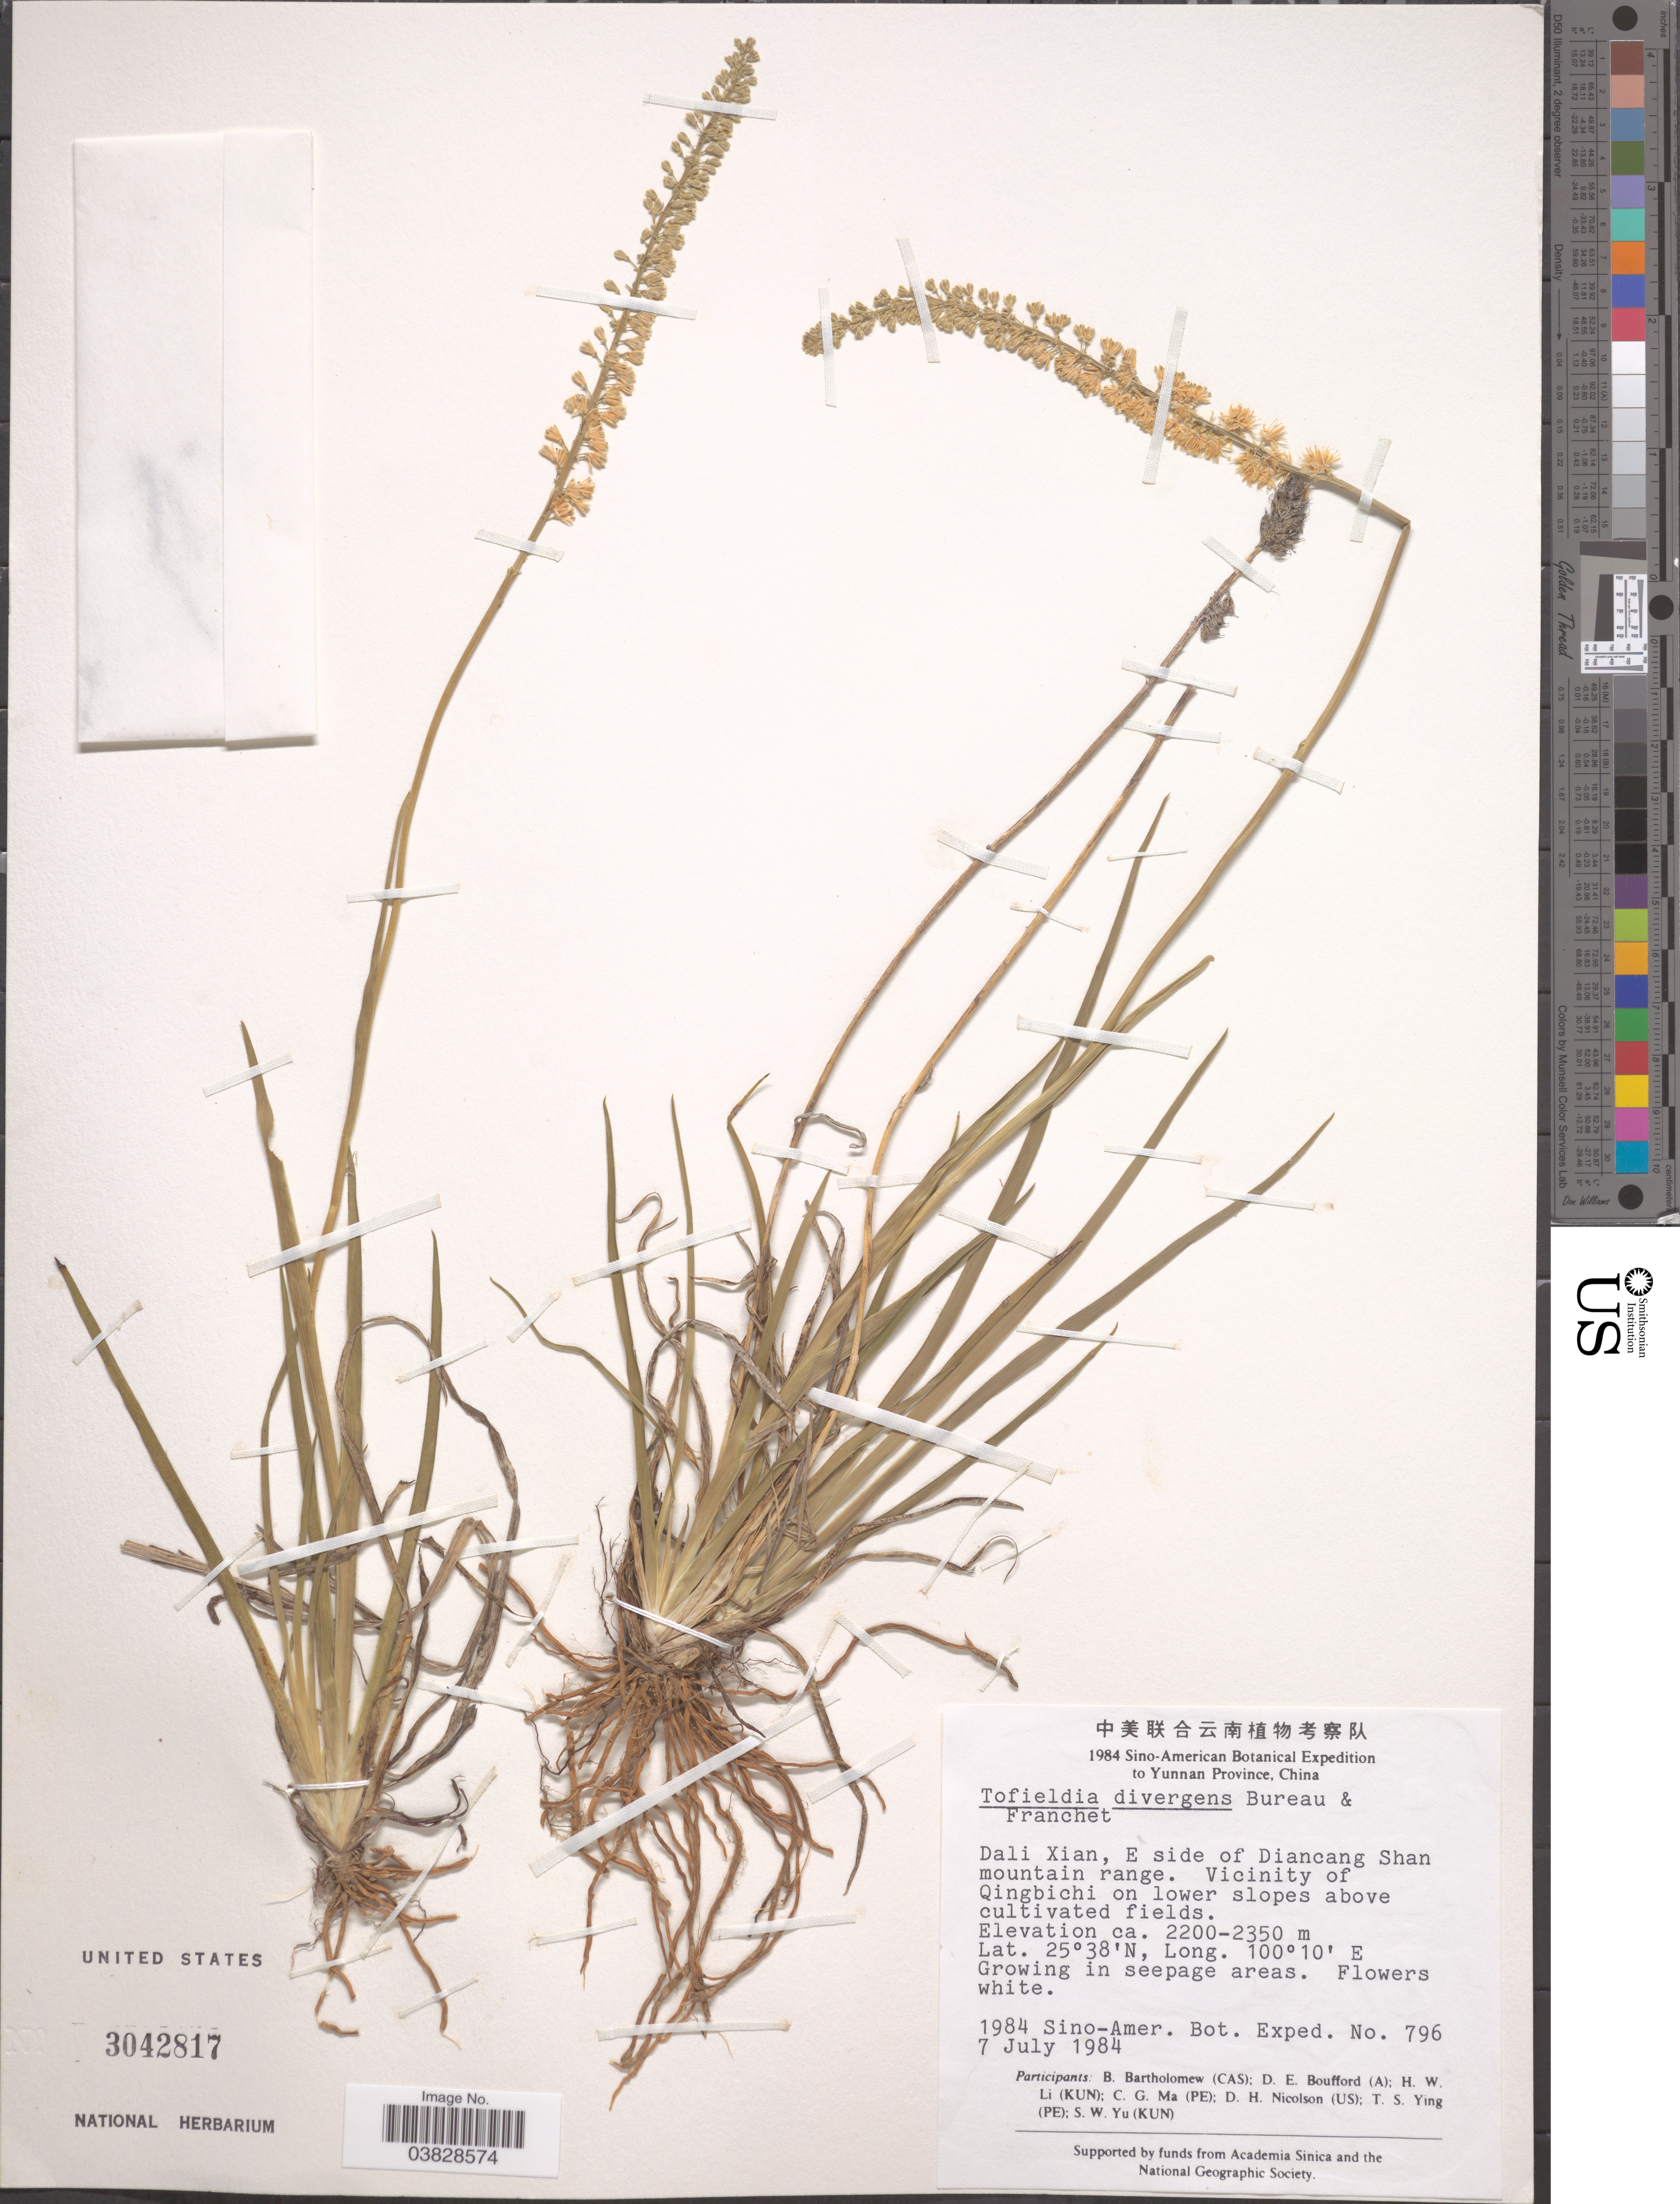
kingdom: Plantae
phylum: Tracheophyta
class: Liliopsida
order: Alismatales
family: Tofieldiaceae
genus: Tofieldia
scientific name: Tofieldia divergens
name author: Bureau & Franch.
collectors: Sino-Amer. Bot. Exped. 1984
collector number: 796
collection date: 1984-07-07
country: China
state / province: Yunnan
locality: Dali Xian, E side of Diancang Shan mountain range. Vicinity of Qingbichi on lower slopes above cultivated fields.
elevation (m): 2200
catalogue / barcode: US 3042817